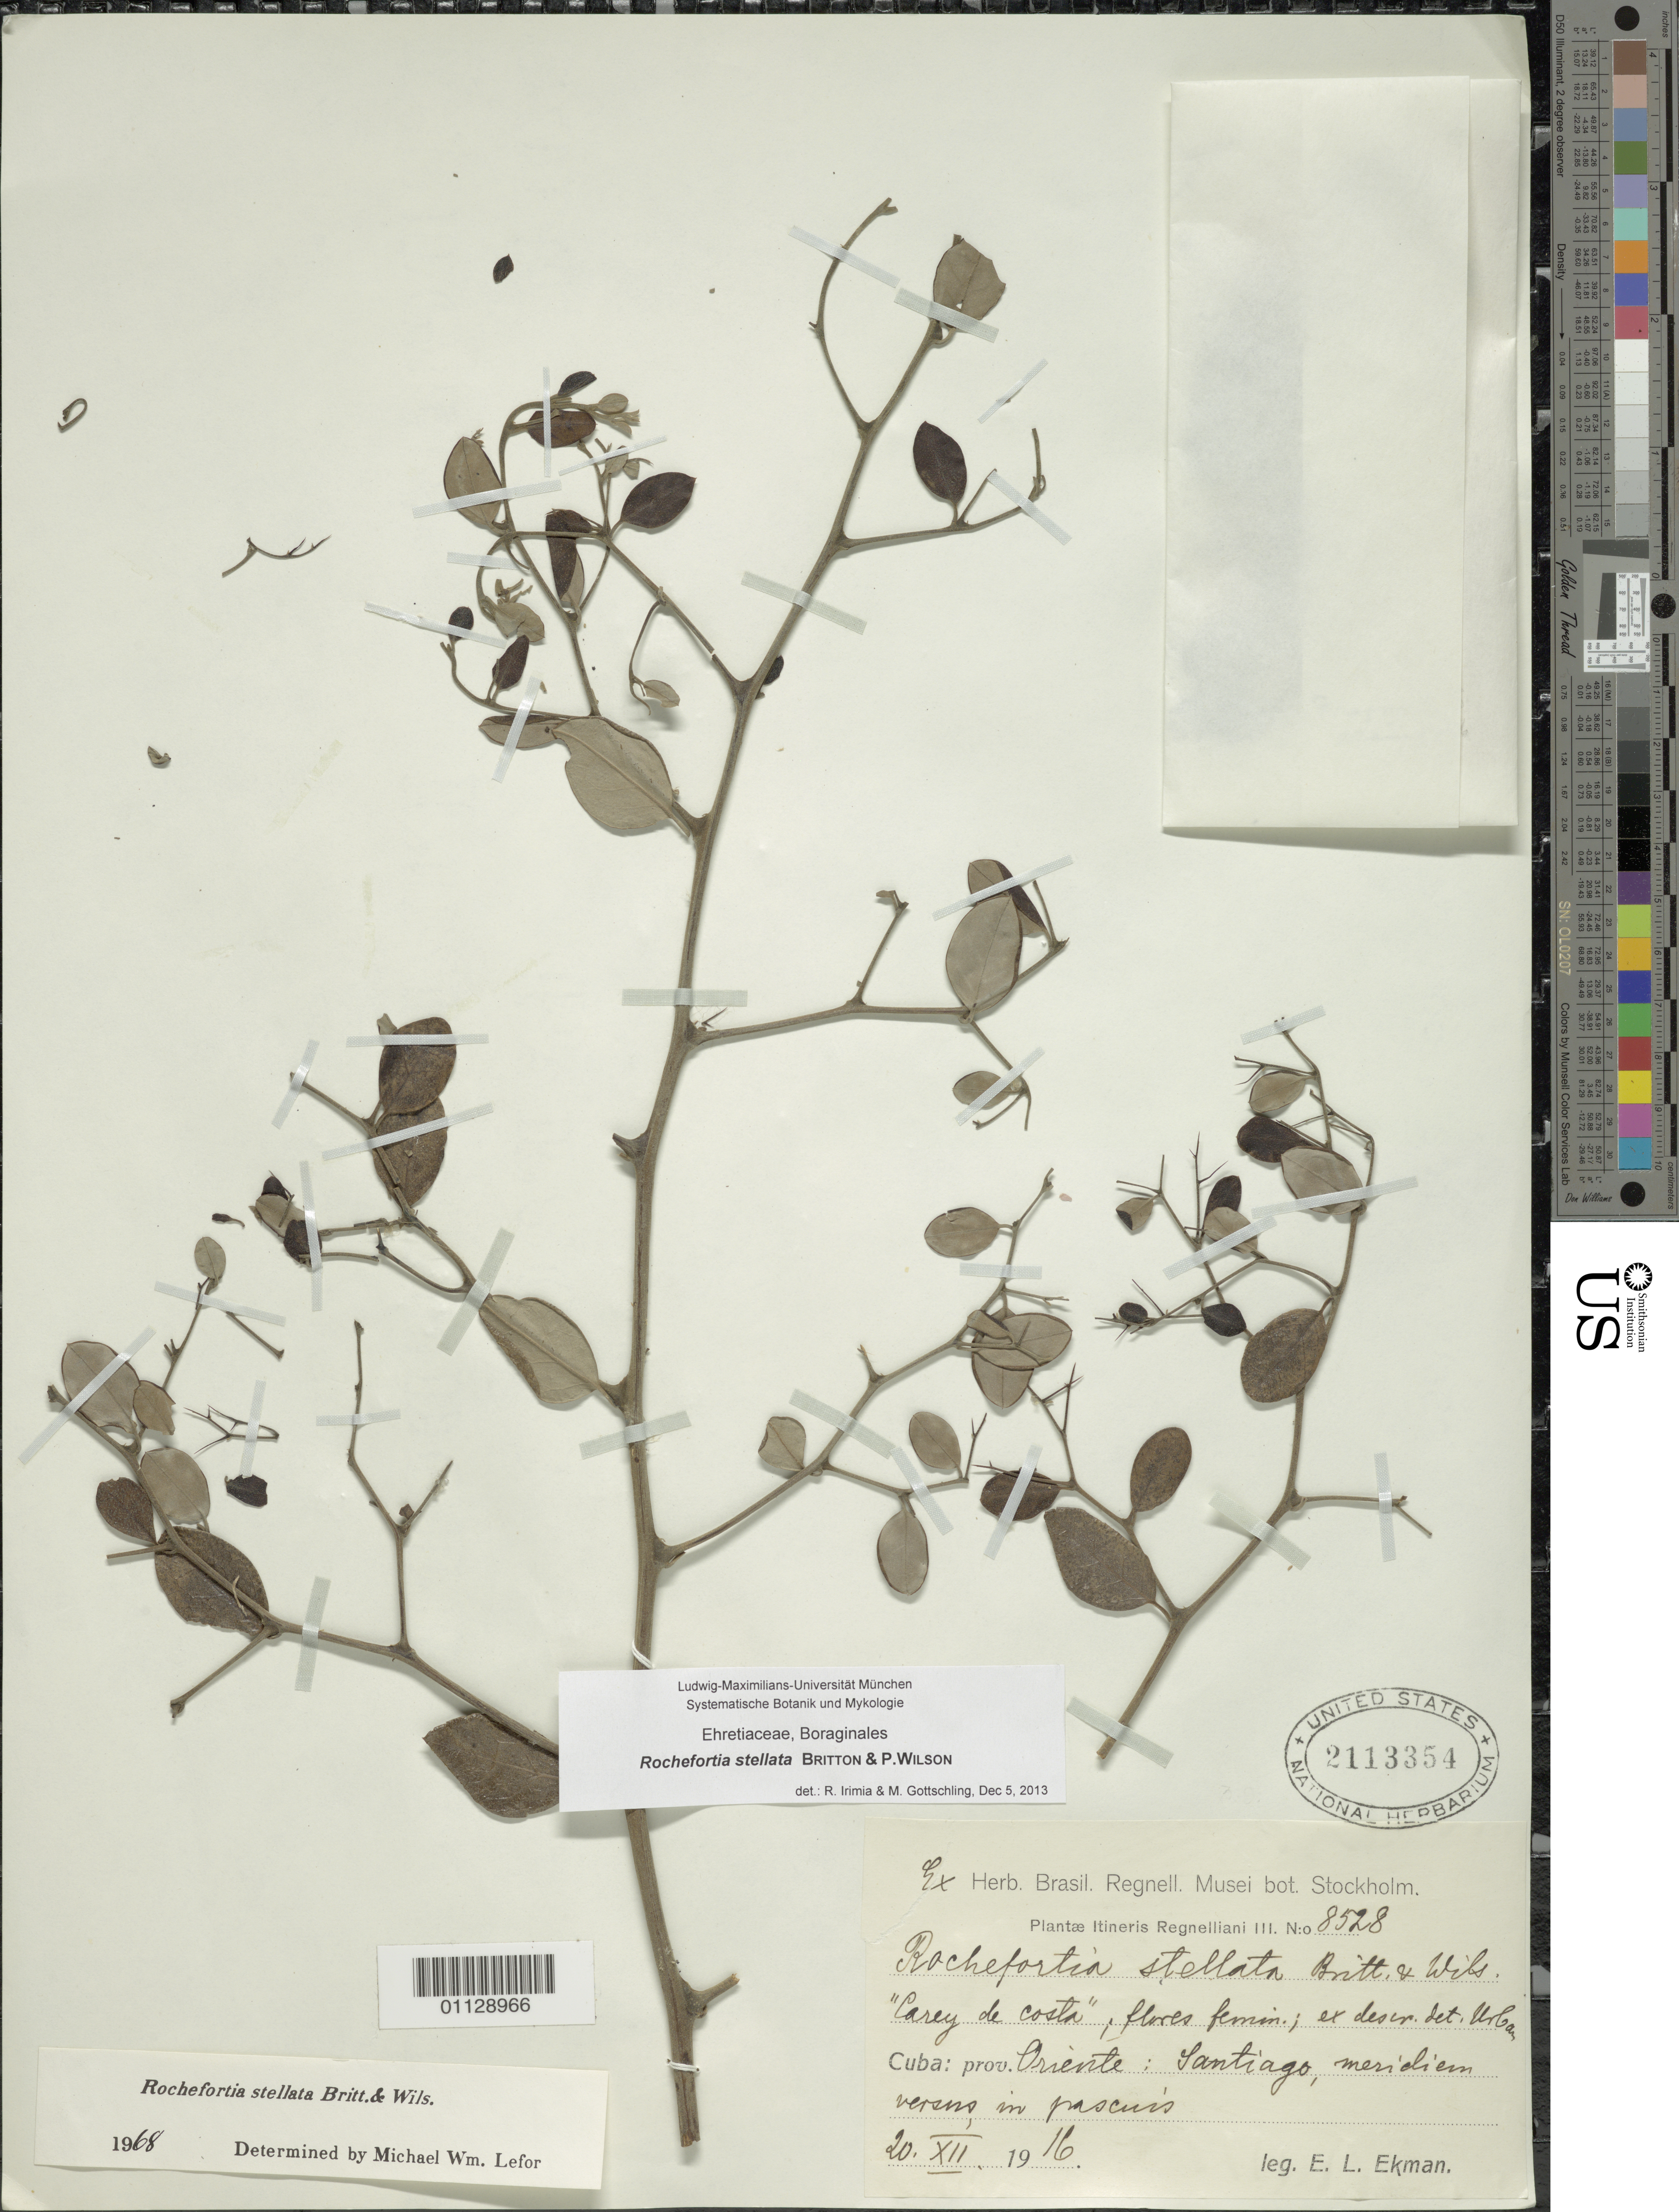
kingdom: Plantae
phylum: Tracheophyta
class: Magnoliopsida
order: Boraginales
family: Ehretiaceae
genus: Rochefortia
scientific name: Rochefortia stellata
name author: Britton & P. Wilson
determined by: Irimia, R.; Gottschling, M.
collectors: E. L. Ekman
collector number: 8528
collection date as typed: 20 Nov 1916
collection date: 1916-11-20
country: Cuba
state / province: Santiago de Cuba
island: Cuba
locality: Carey de Costa, Oriente, Santiago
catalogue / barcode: US 2113354